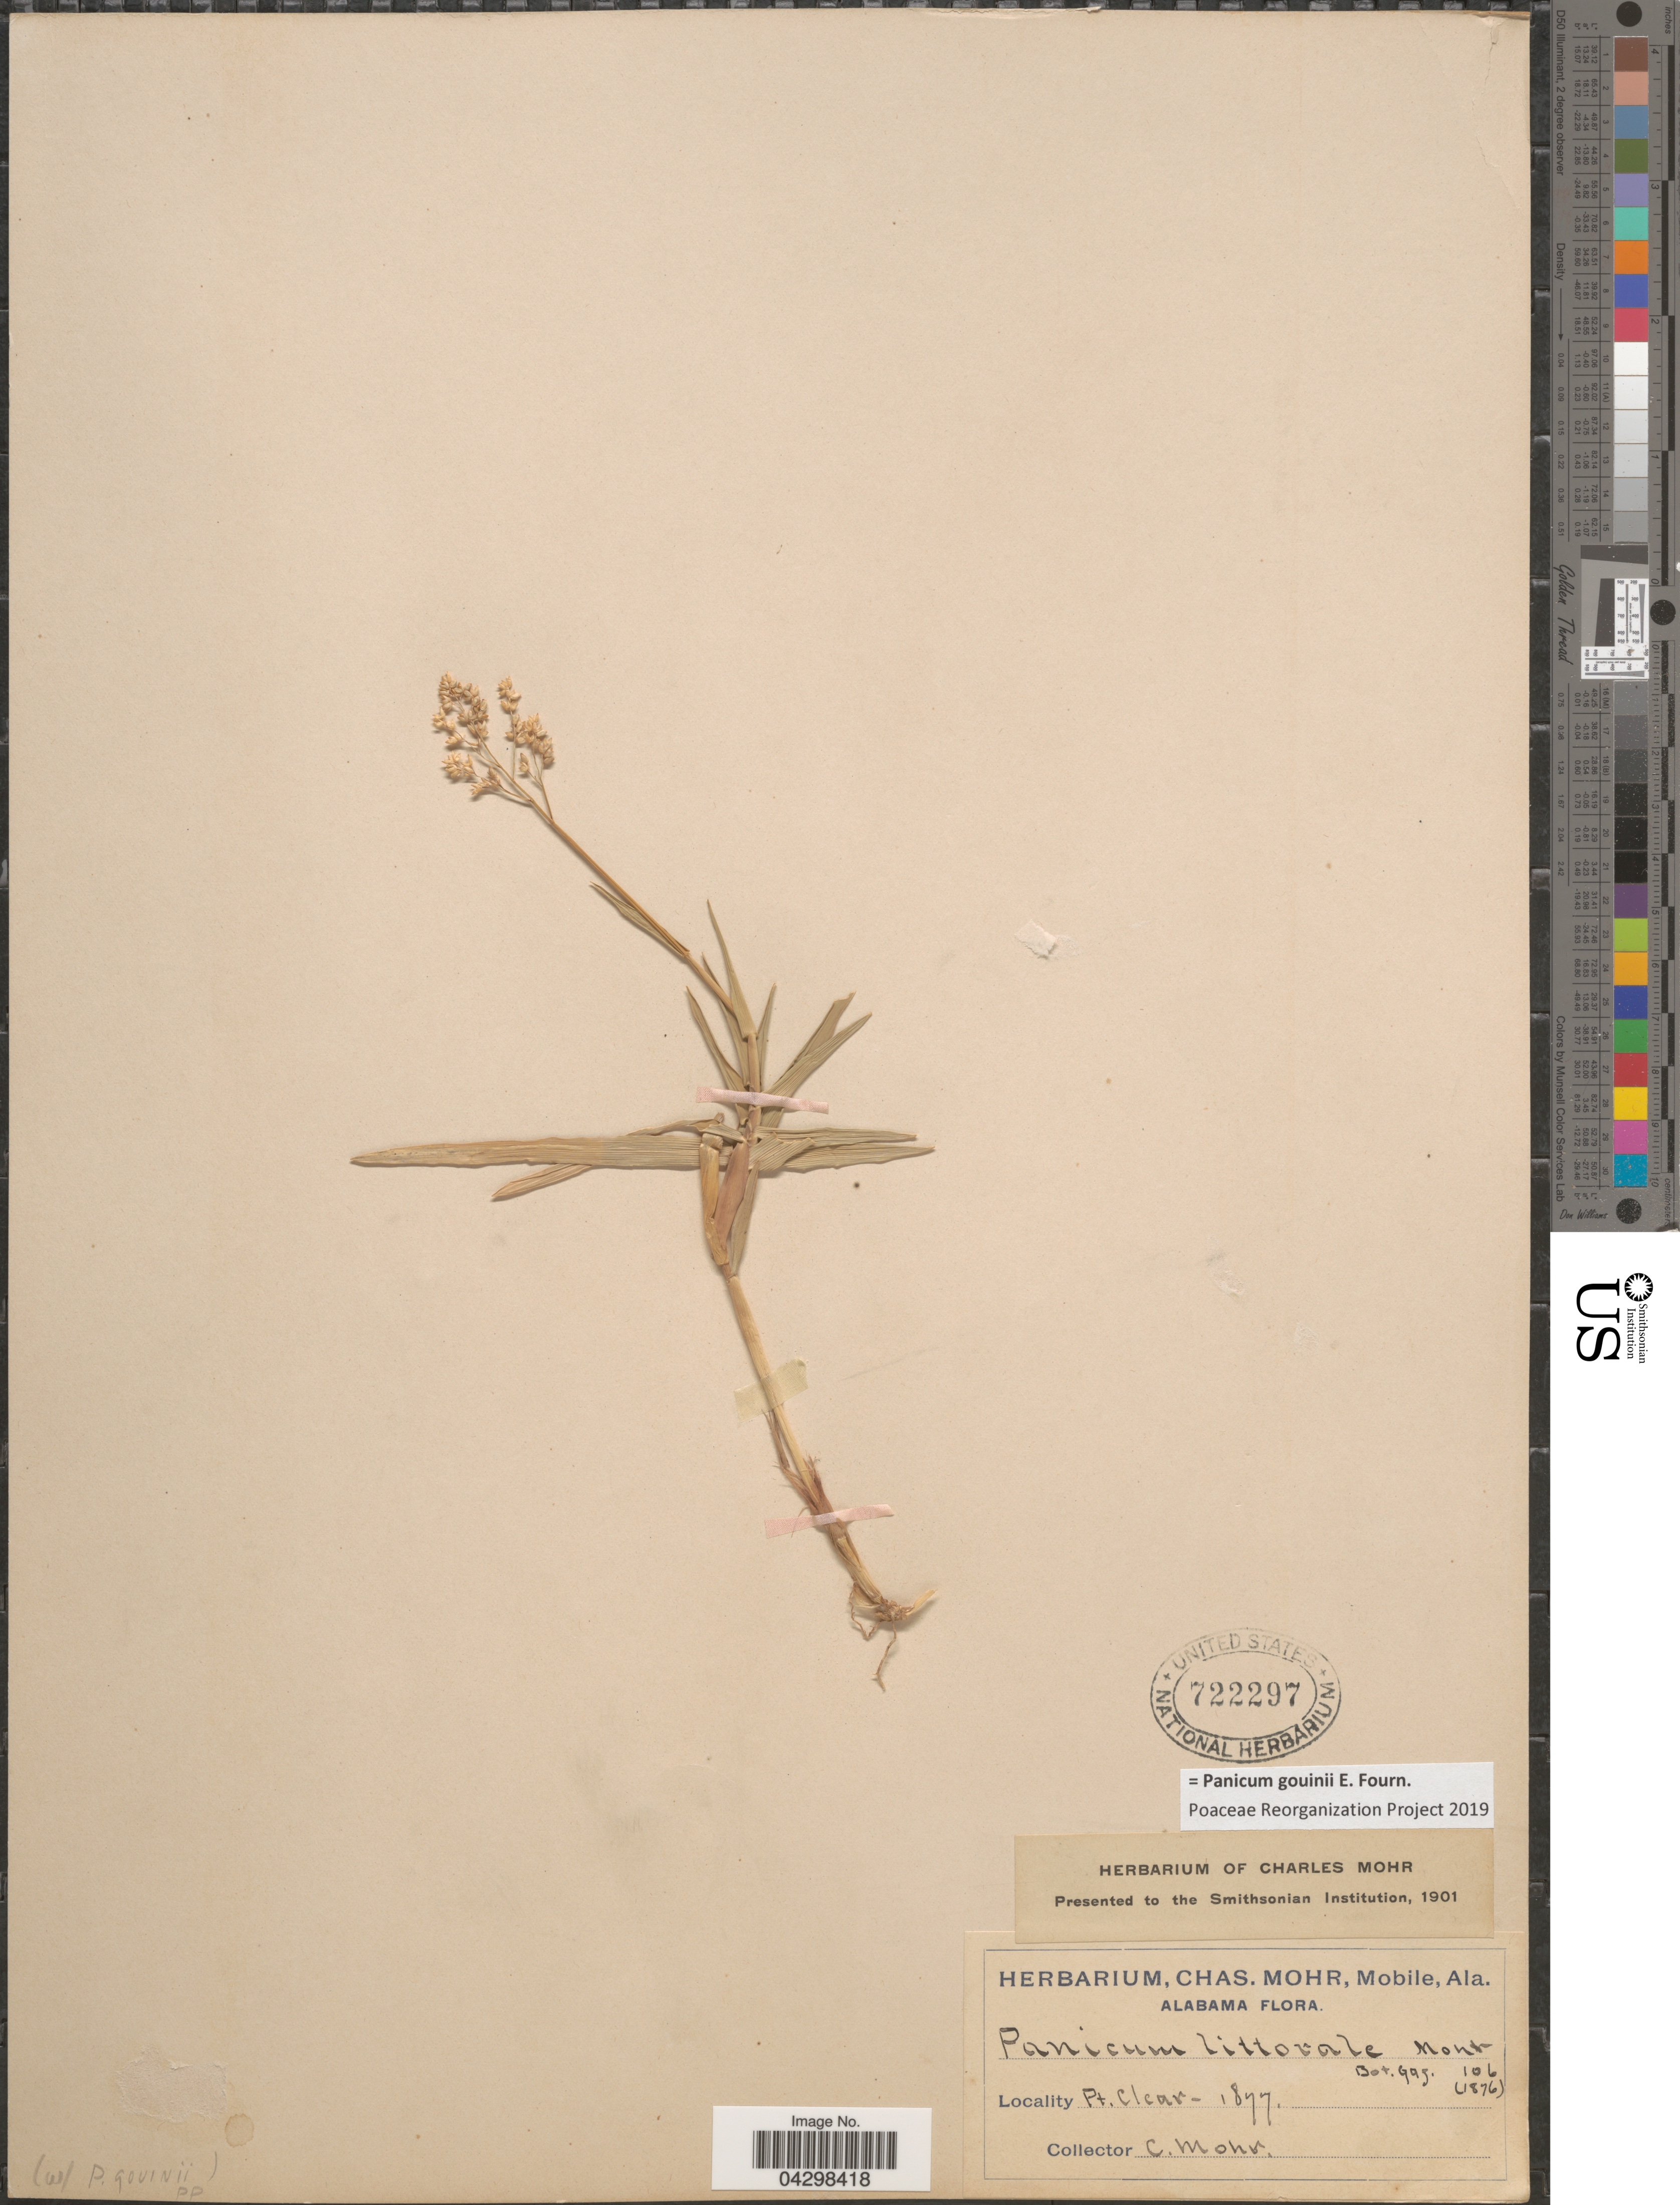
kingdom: Plantae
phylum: Tracheophyta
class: Liliopsida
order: Poales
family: Poaceae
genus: Panicum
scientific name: Panicum gouinii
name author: E. Fourn.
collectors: Mohr, C. T. (herbarium)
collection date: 1877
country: United States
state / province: Alabama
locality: Pt. Clear.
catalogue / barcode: US 722297